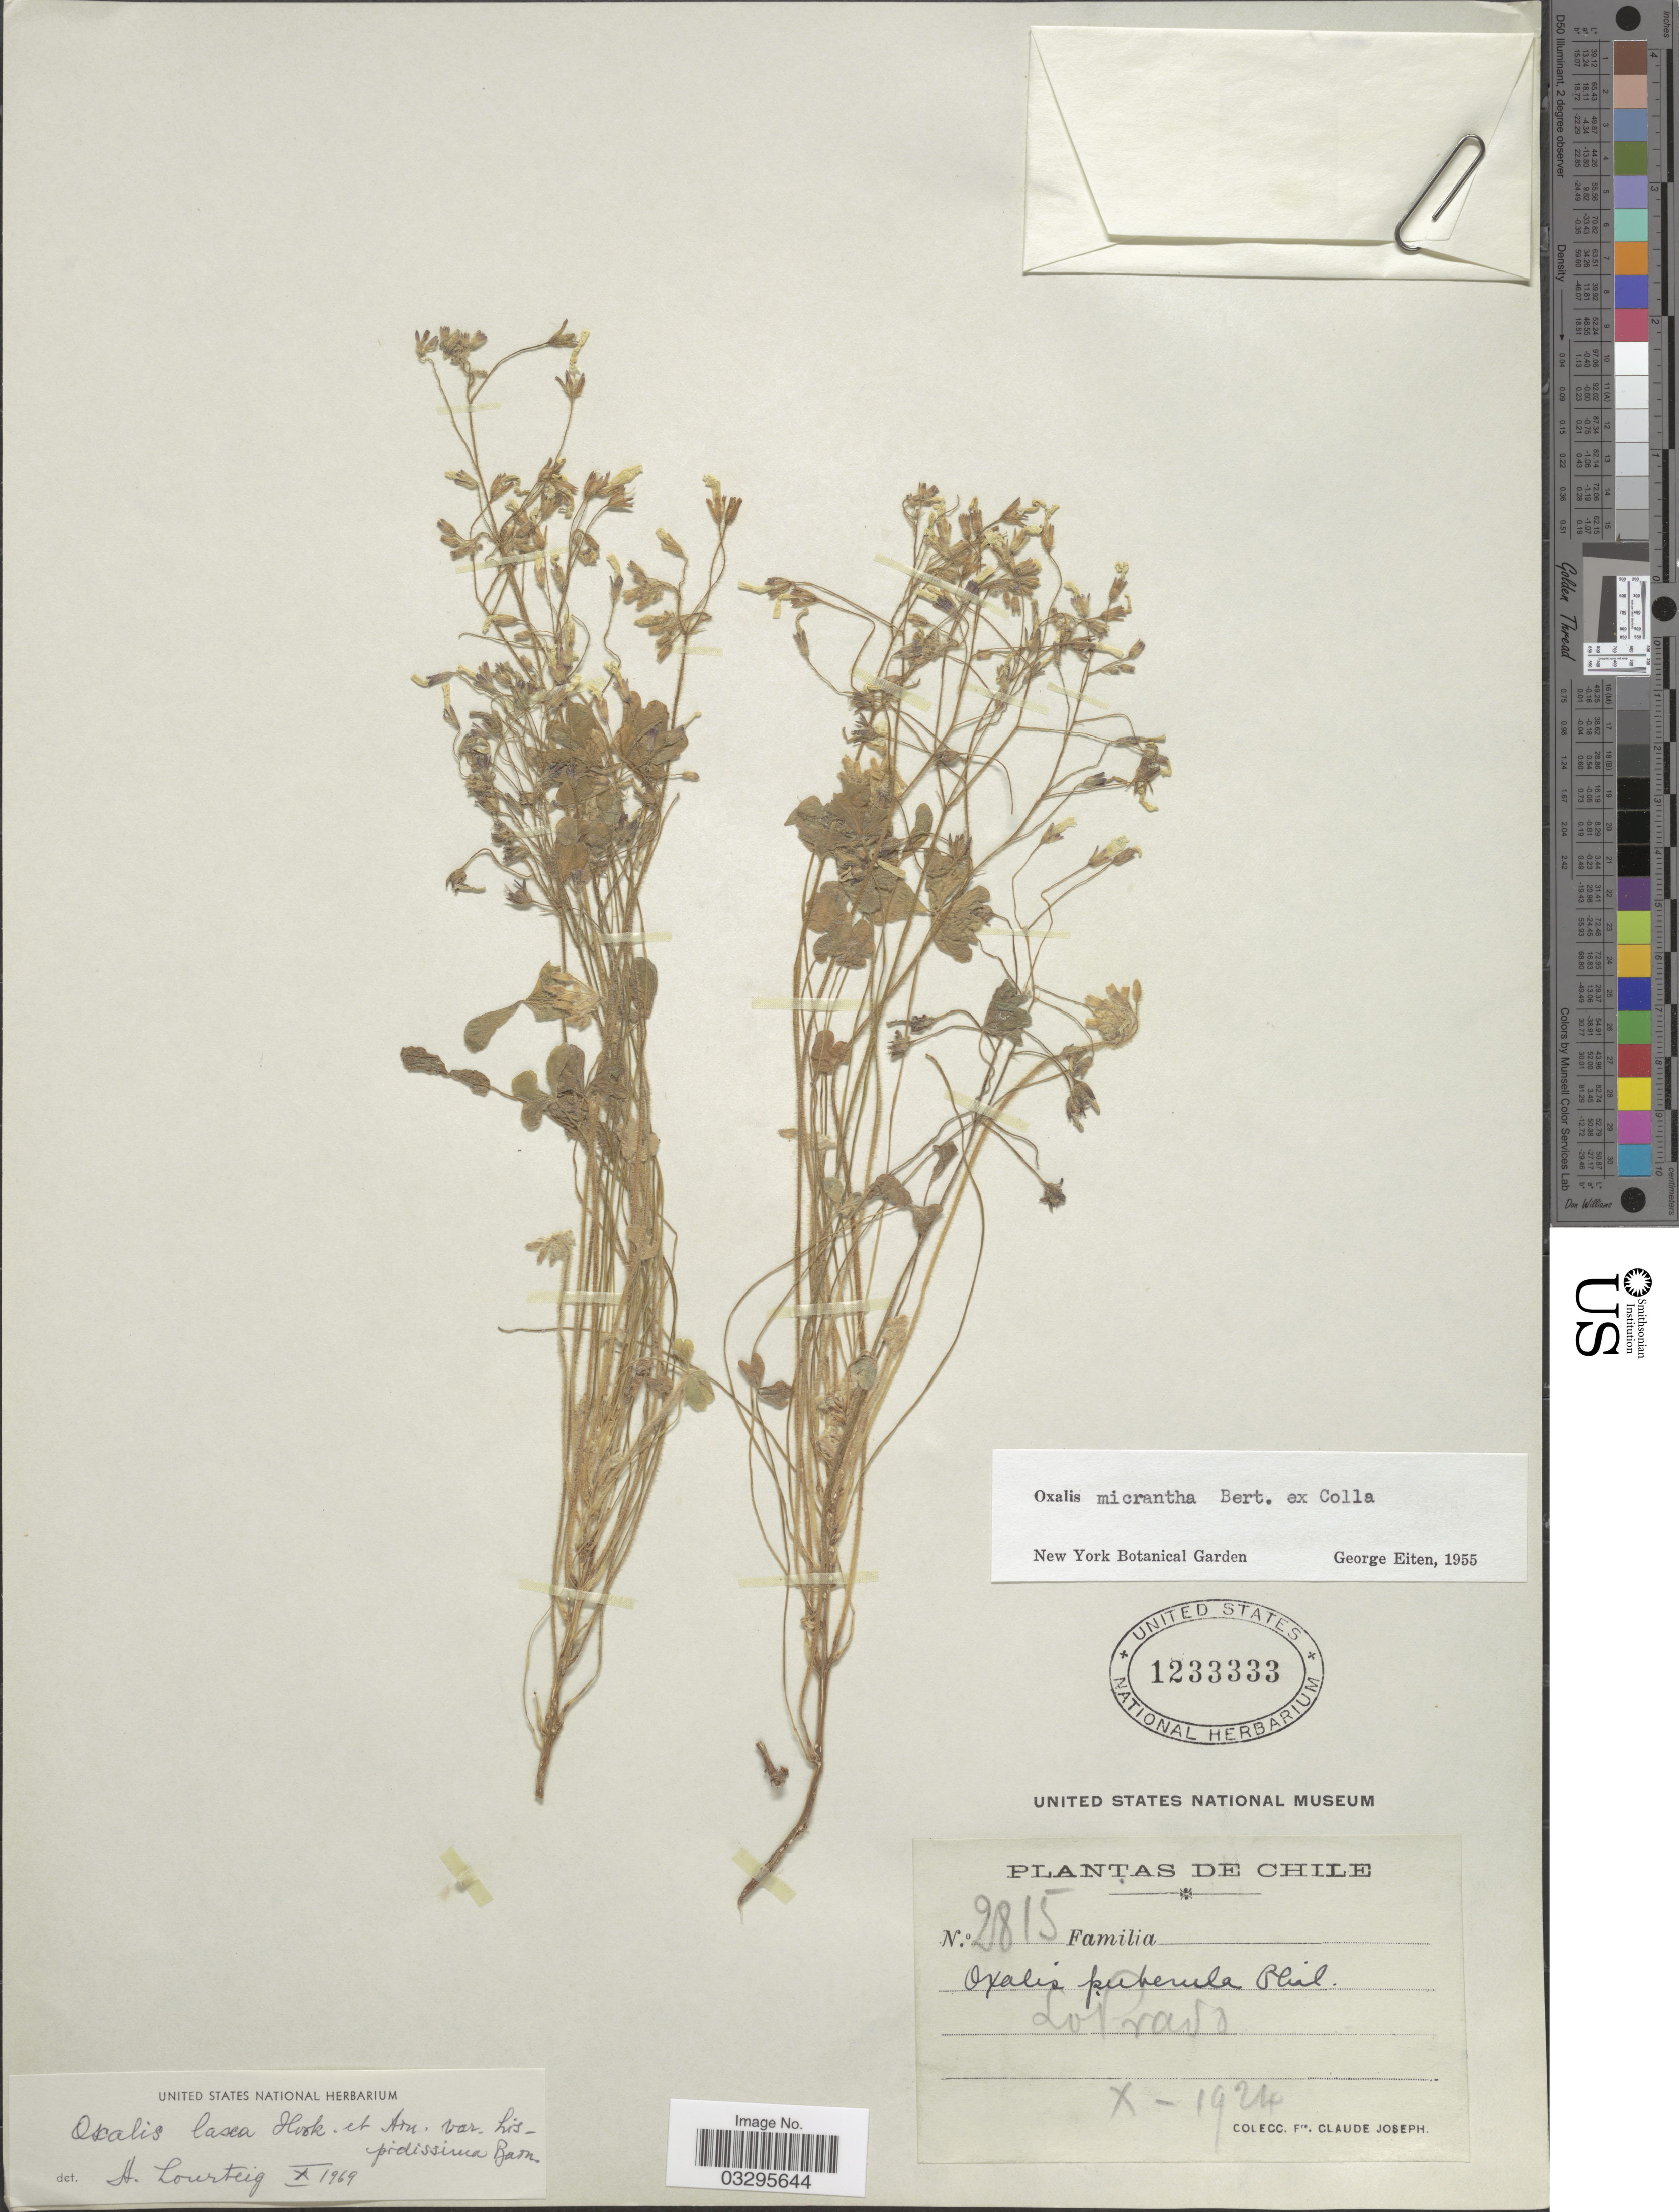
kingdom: Plantae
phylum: Tracheophyta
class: Magnoliopsida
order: Oxalidales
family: Oxalidaceae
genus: Oxalis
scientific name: Oxalis laxa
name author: Hook. & Arn.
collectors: Bro. Claude-Joseph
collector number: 2815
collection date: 1924-10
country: Chile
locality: Lo Prado.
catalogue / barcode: US 1233333